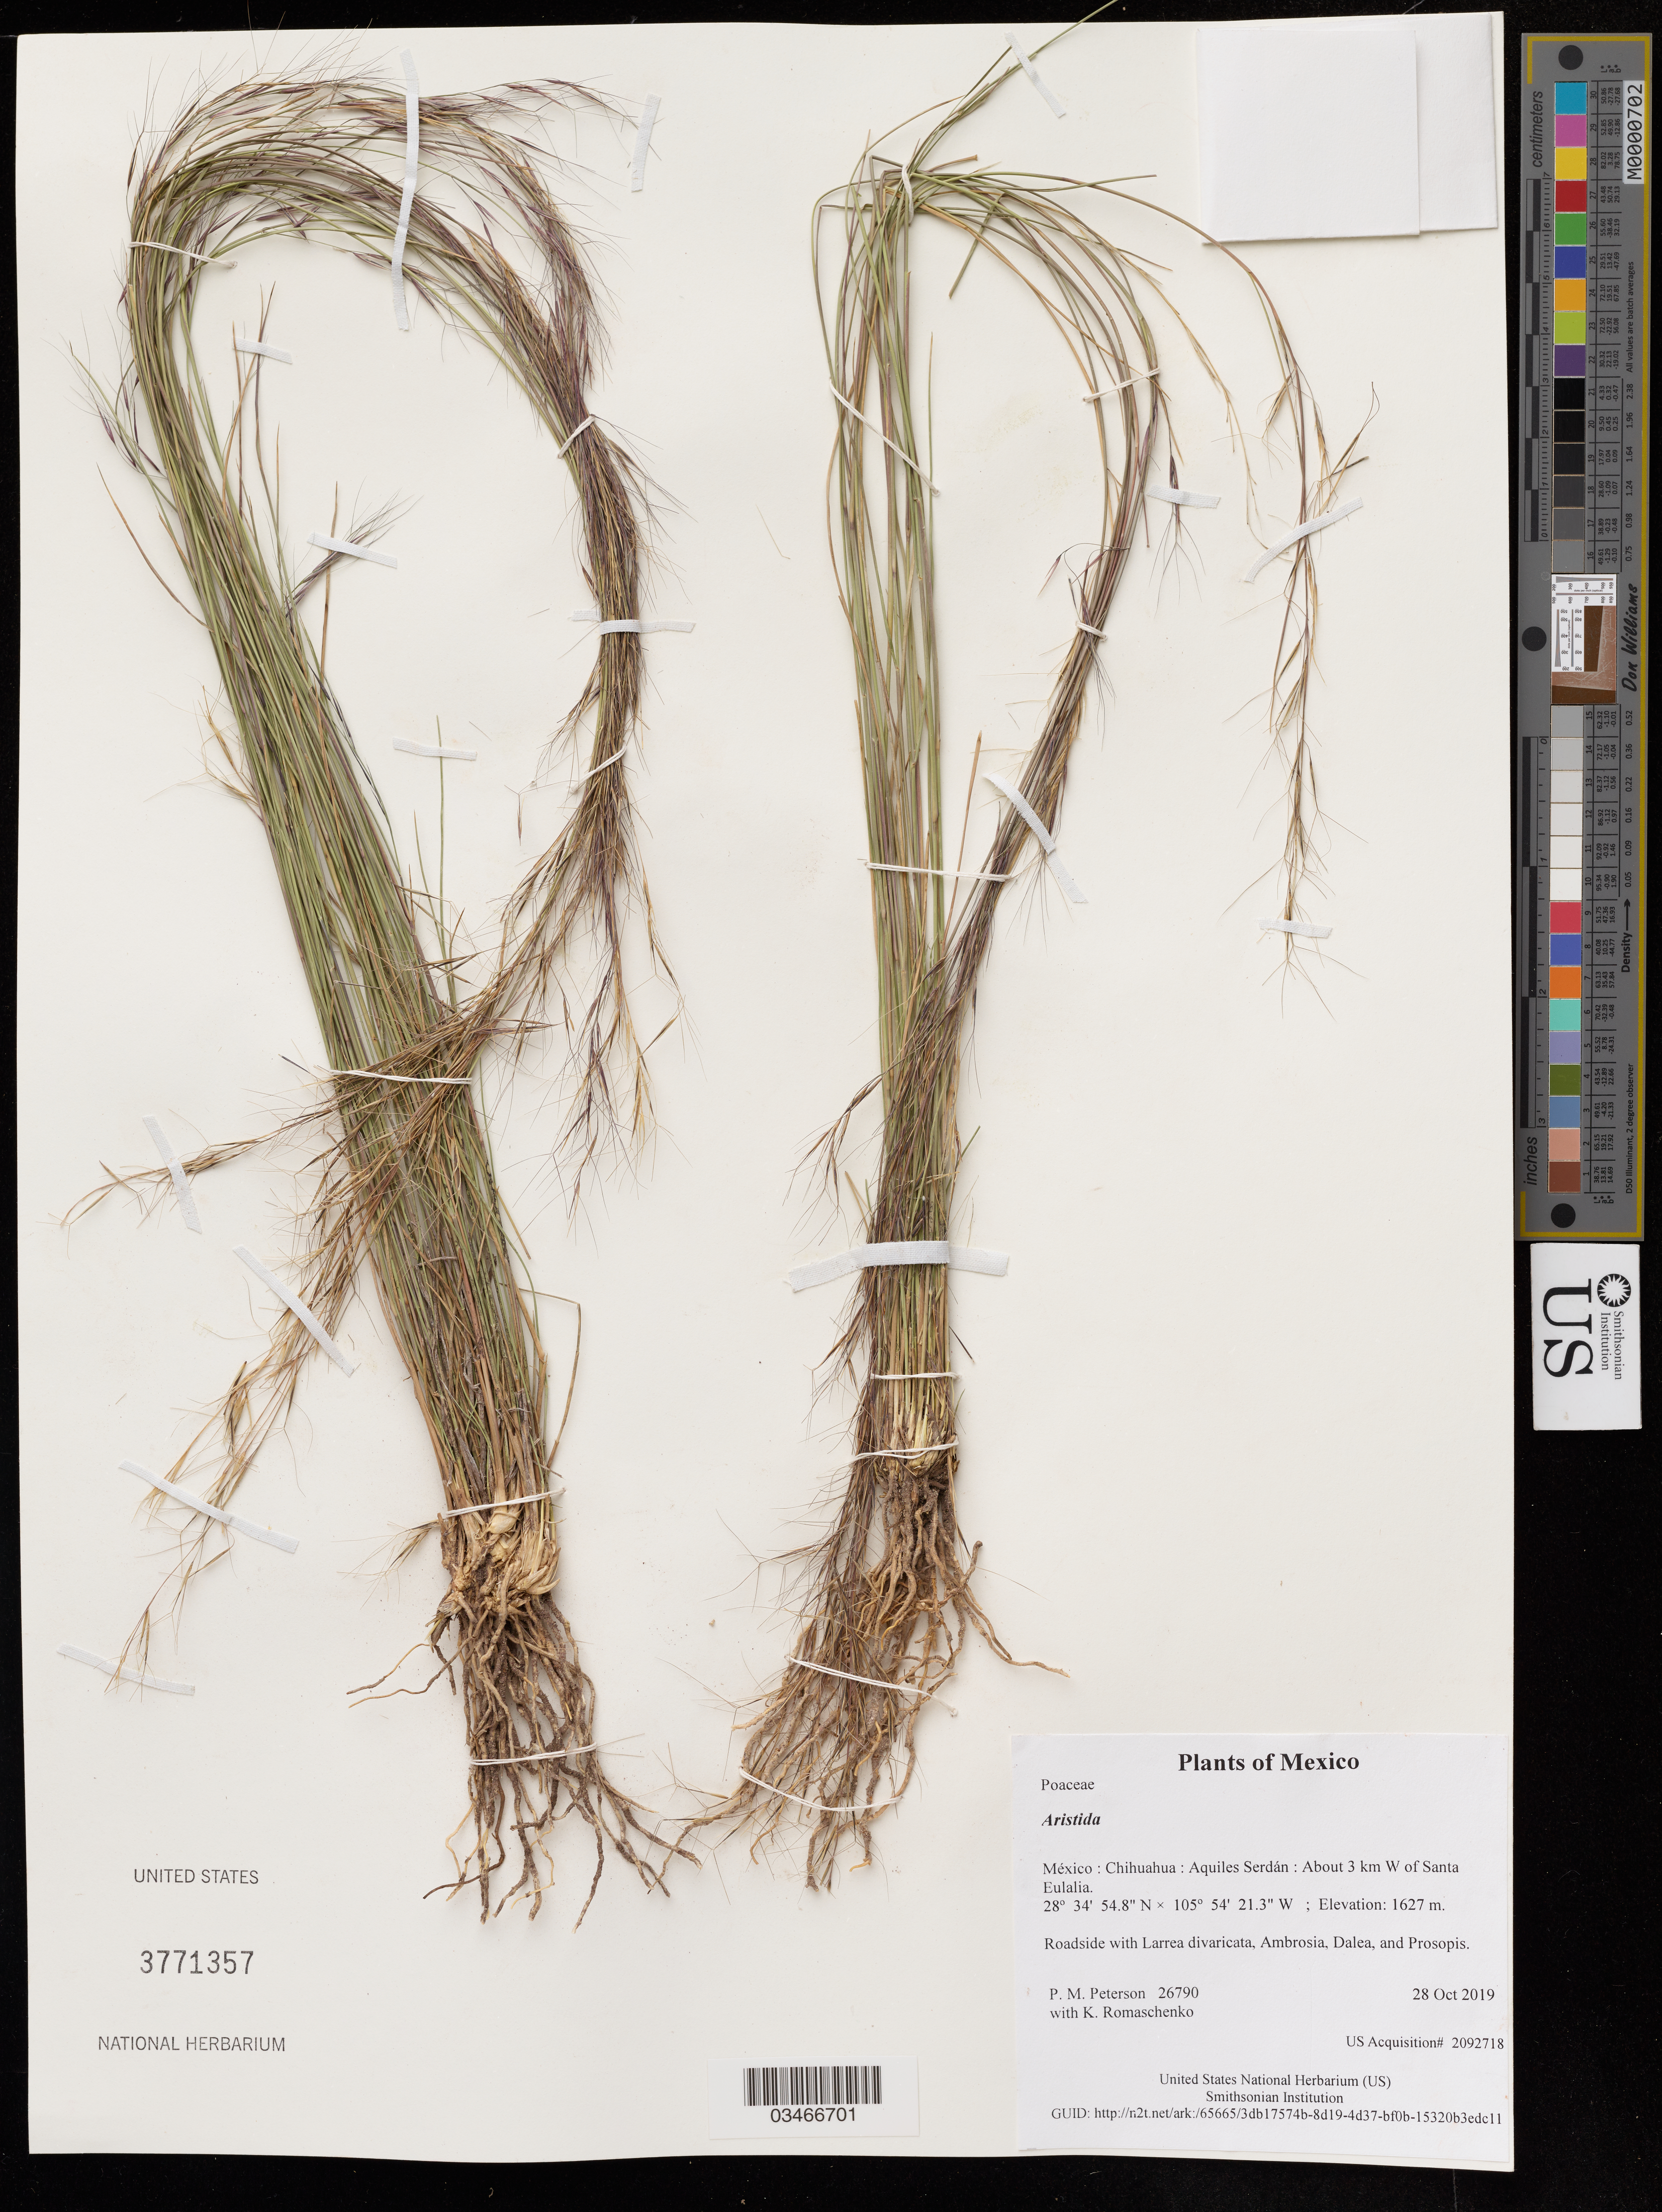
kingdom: Plantae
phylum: Tracheophyta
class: Liliopsida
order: Poales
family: Poaceae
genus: Aristida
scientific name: Aristida sp.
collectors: P. M. Peterson & K. Romaschenko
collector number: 26790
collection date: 2019-10-28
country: México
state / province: Chihuahua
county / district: Aquiles Serdán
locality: About 3 km W of Santa Eulalia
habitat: Roadside with Larrea divaricata, Ambrosia, Dalea, and Prosopis.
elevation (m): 1627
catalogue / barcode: US 3771357